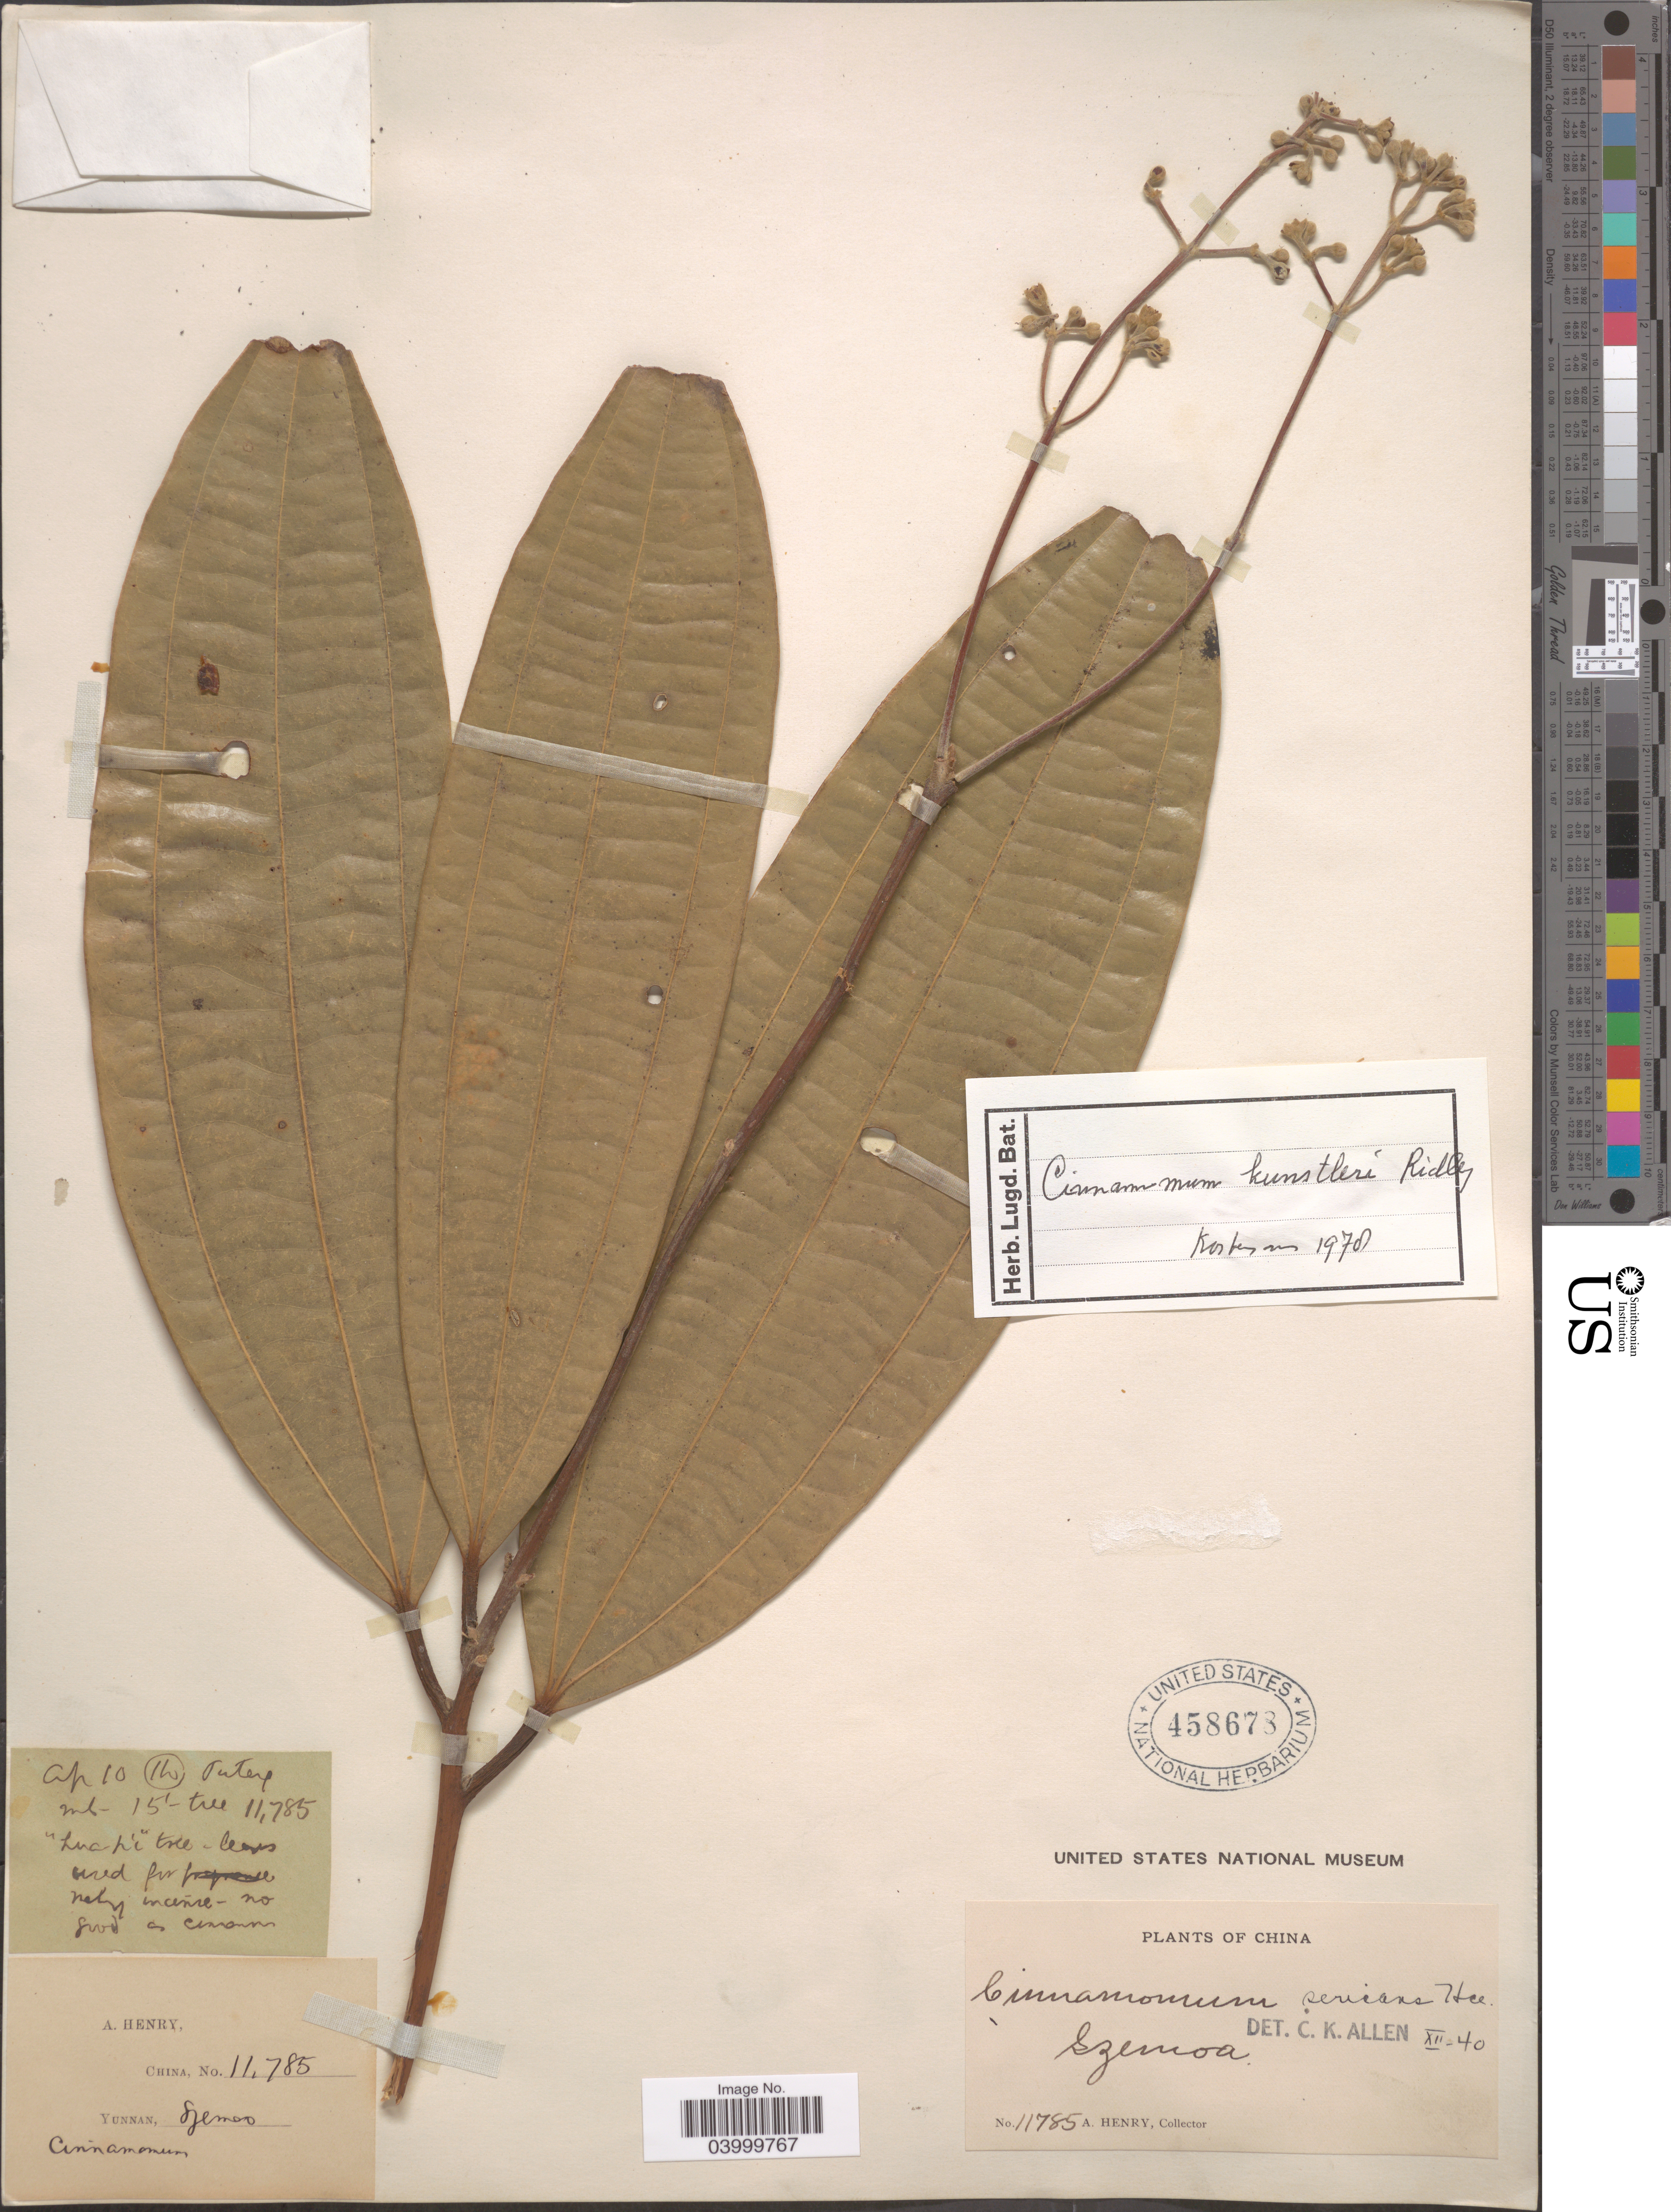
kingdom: Plantae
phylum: Tracheophyta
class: Magnoliopsida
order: Laurales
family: Lauraceae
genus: Cinnamomum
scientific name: Cinnamomum kunstleri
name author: Ridl.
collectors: A. Henry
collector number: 11785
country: China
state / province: Yunnan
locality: Szemoa.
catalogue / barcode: US 458678